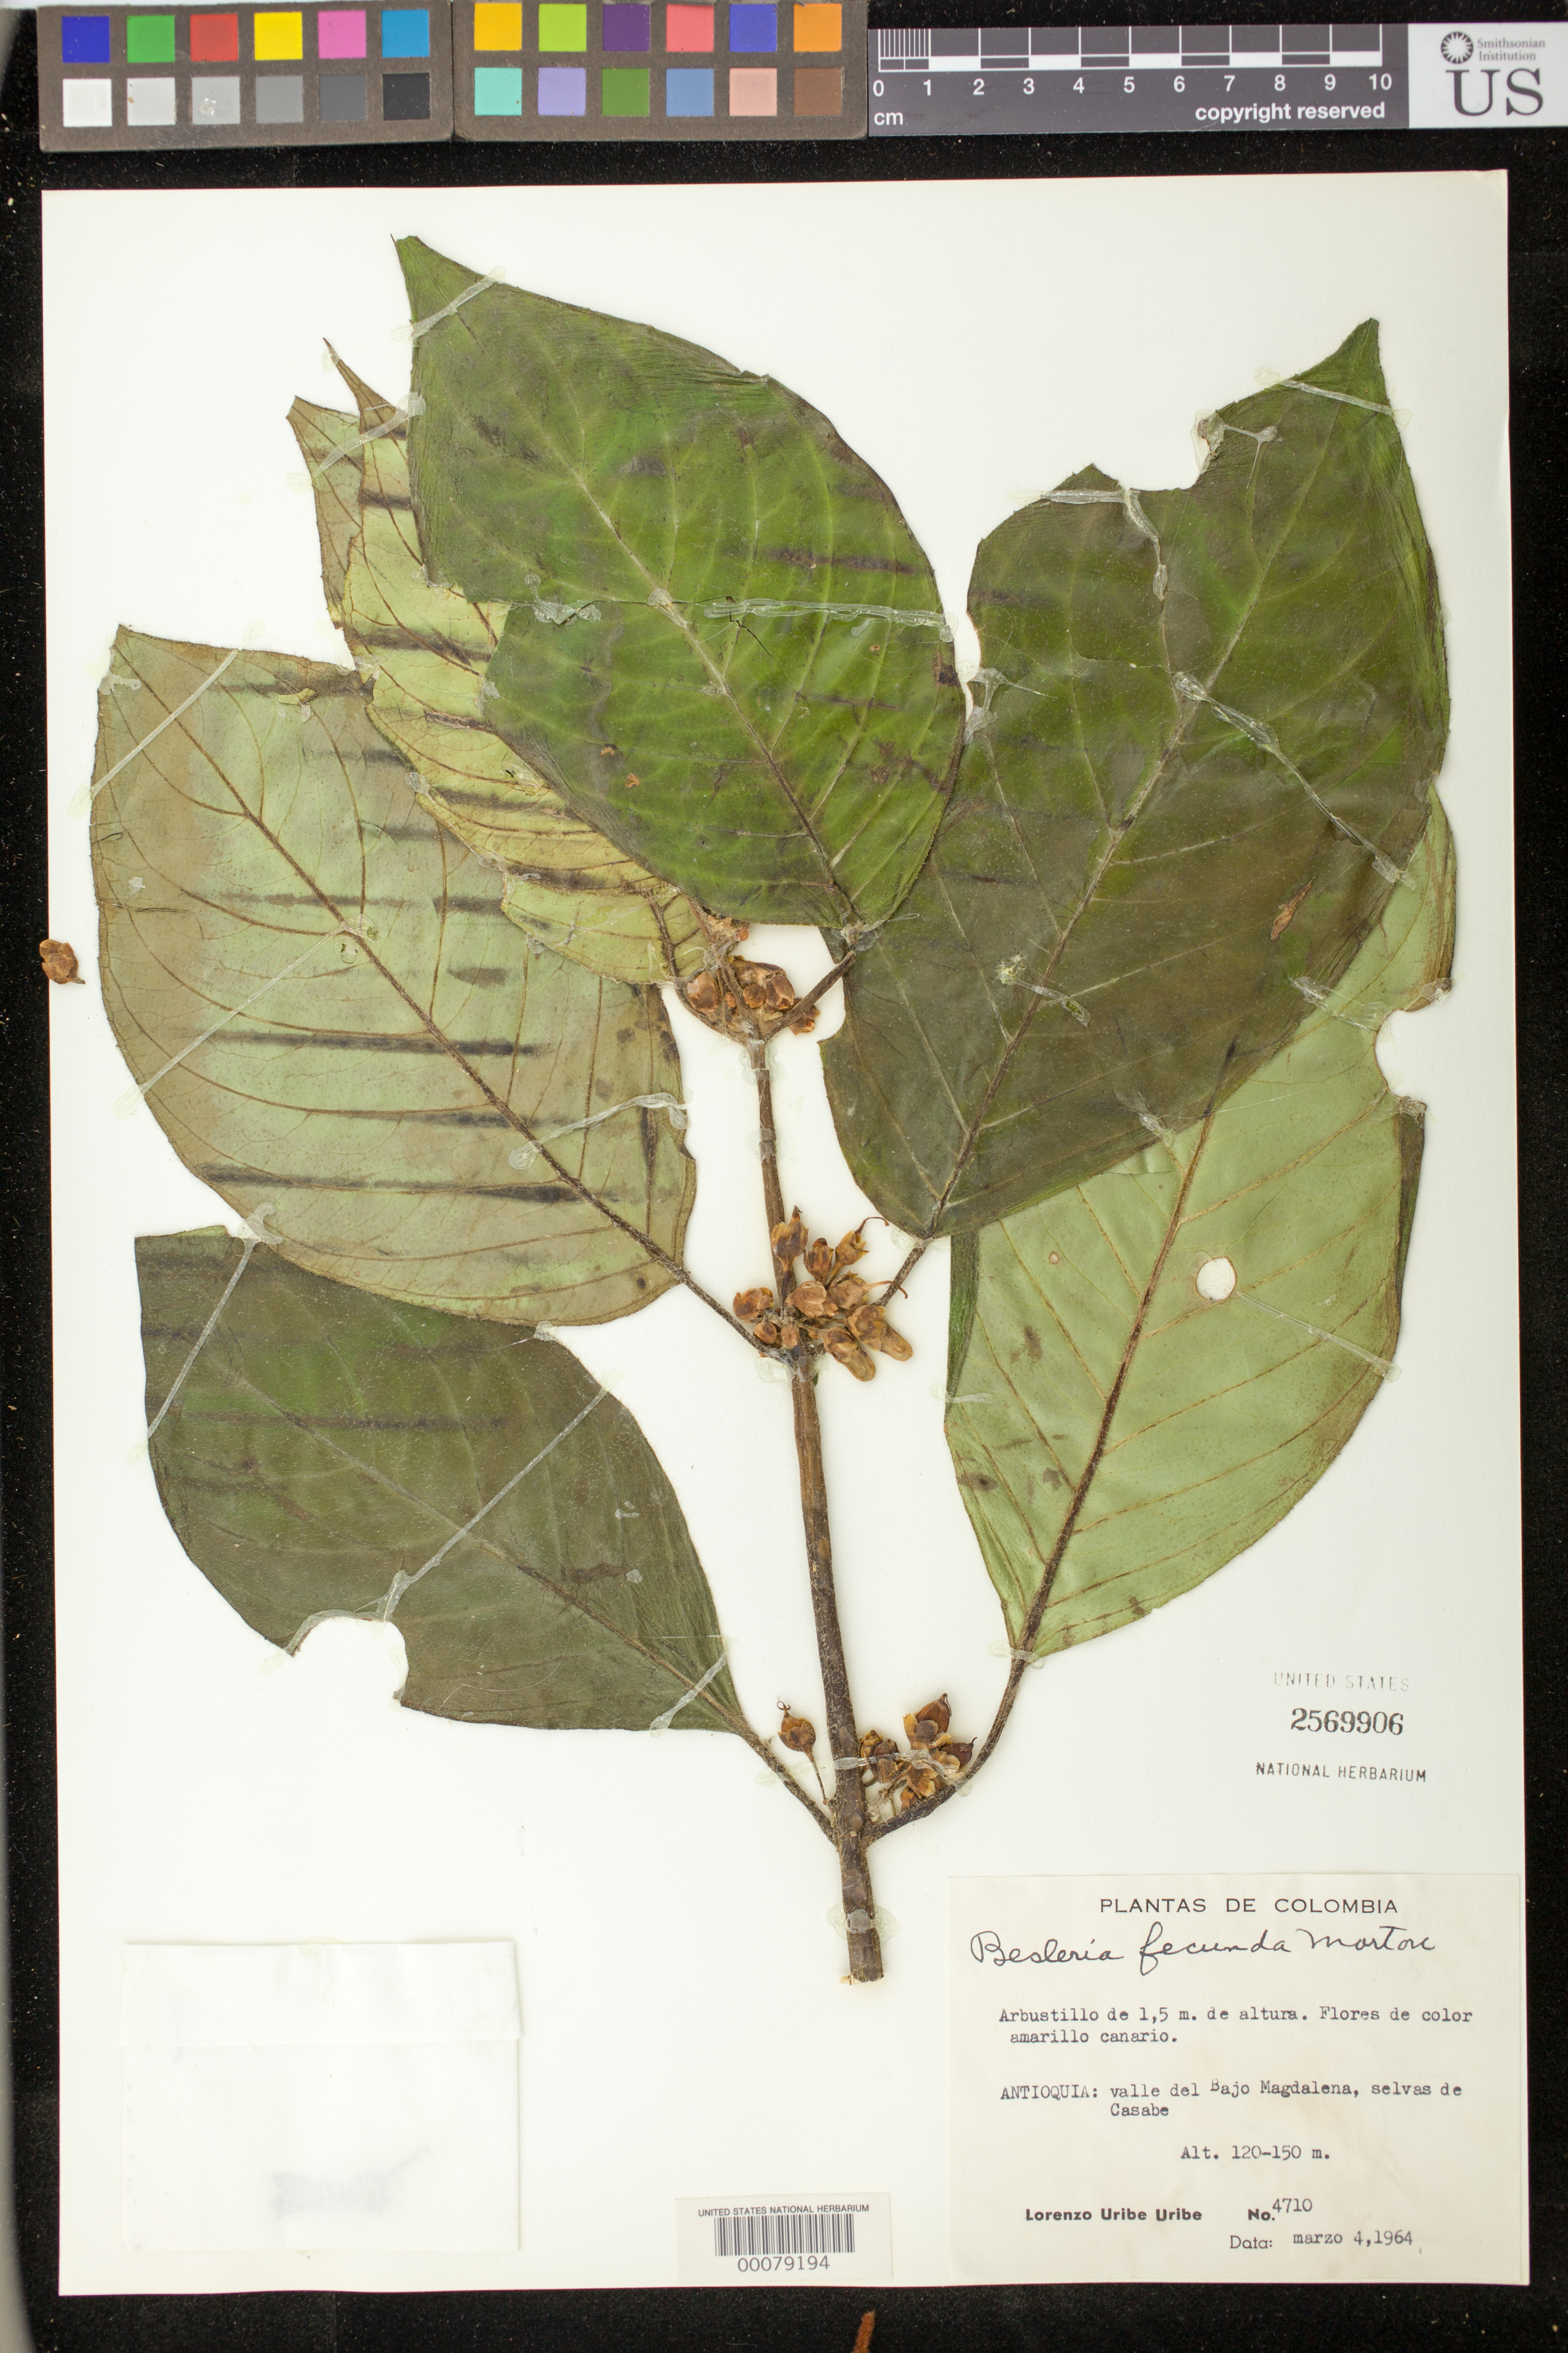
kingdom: Plantae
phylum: Tracheophyta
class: Magnoliopsida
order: Lamiales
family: Gesneriaceae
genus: Besleria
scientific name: Besleria fecunda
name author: C.V. Morton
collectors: L. Uribe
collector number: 4710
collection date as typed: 04 Mar 1964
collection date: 1964-03-04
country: Colombia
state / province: Antioquia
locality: Valle del Bajo Magdalena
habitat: Forests of Casabe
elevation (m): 120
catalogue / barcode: US 2569906